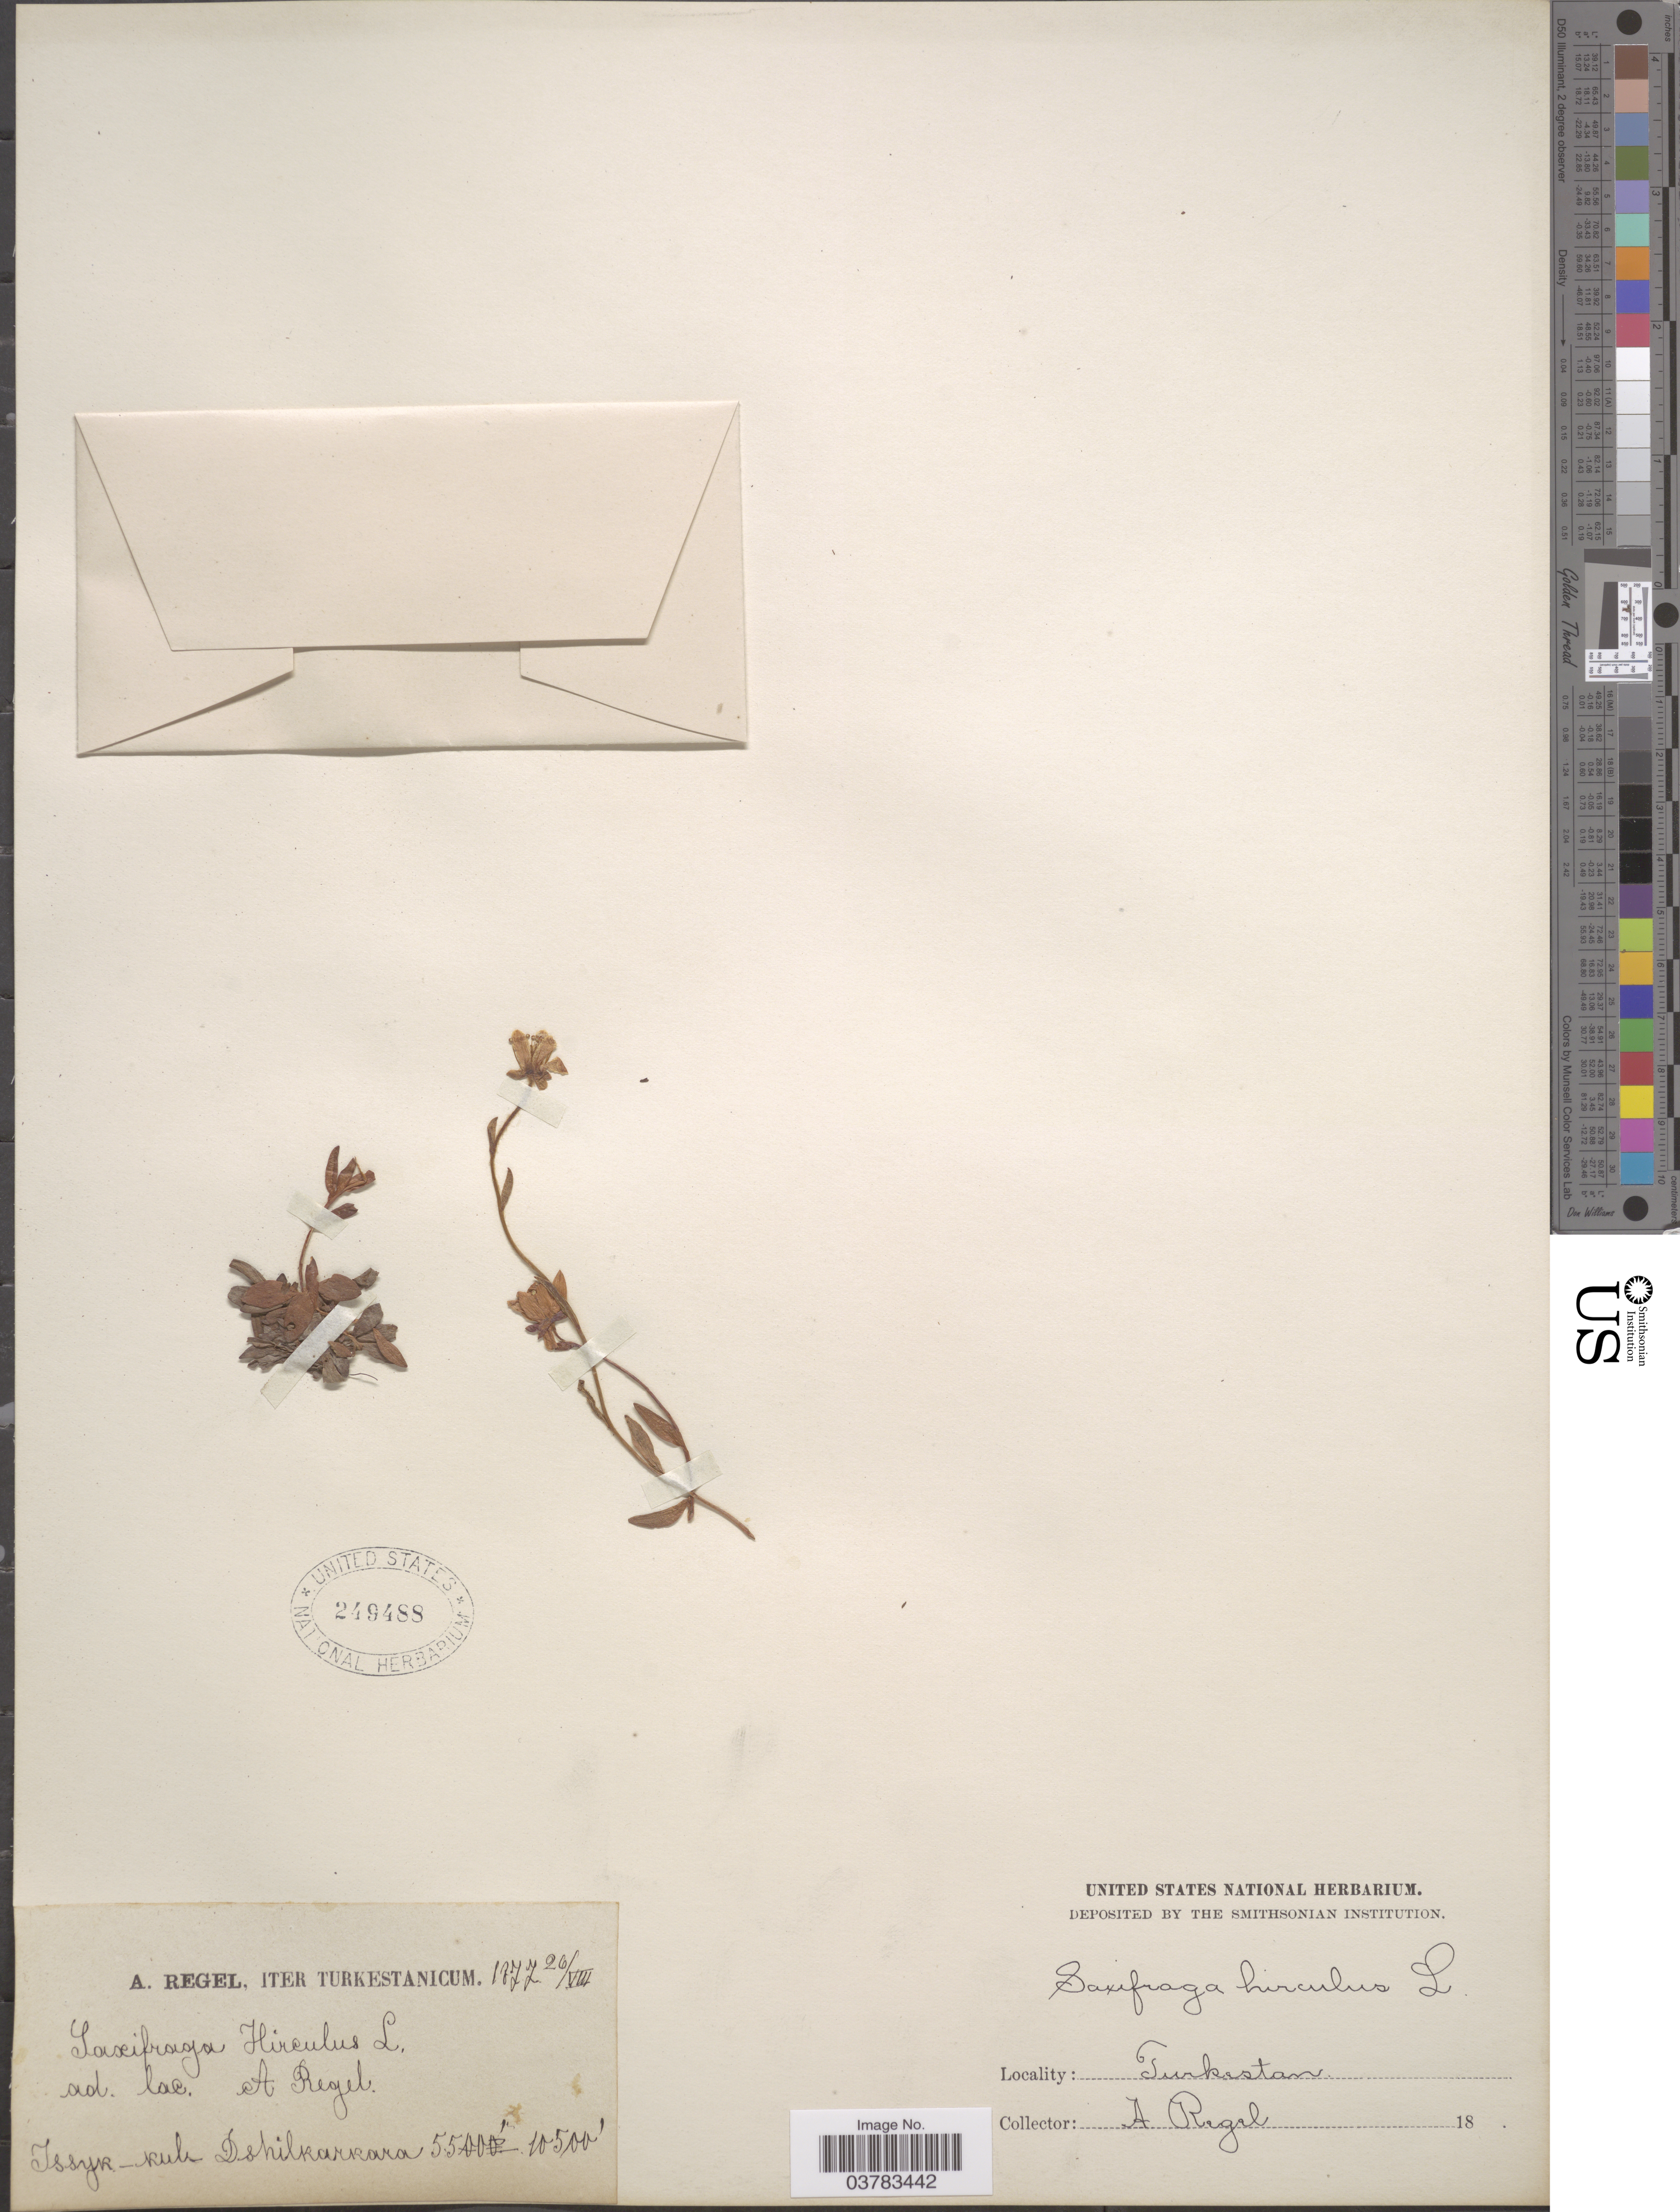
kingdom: Plantae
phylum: Tracheophyta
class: Magnoliopsida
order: Saxifragales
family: Saxifragaceae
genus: Saxifraga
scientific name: Saxifraga hirculus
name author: L.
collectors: A. Regel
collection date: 1877-08-26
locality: Iter Turkestanicum. Turkestan. Issyk-kuh Dshilkarkara.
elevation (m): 1676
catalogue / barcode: US 249488